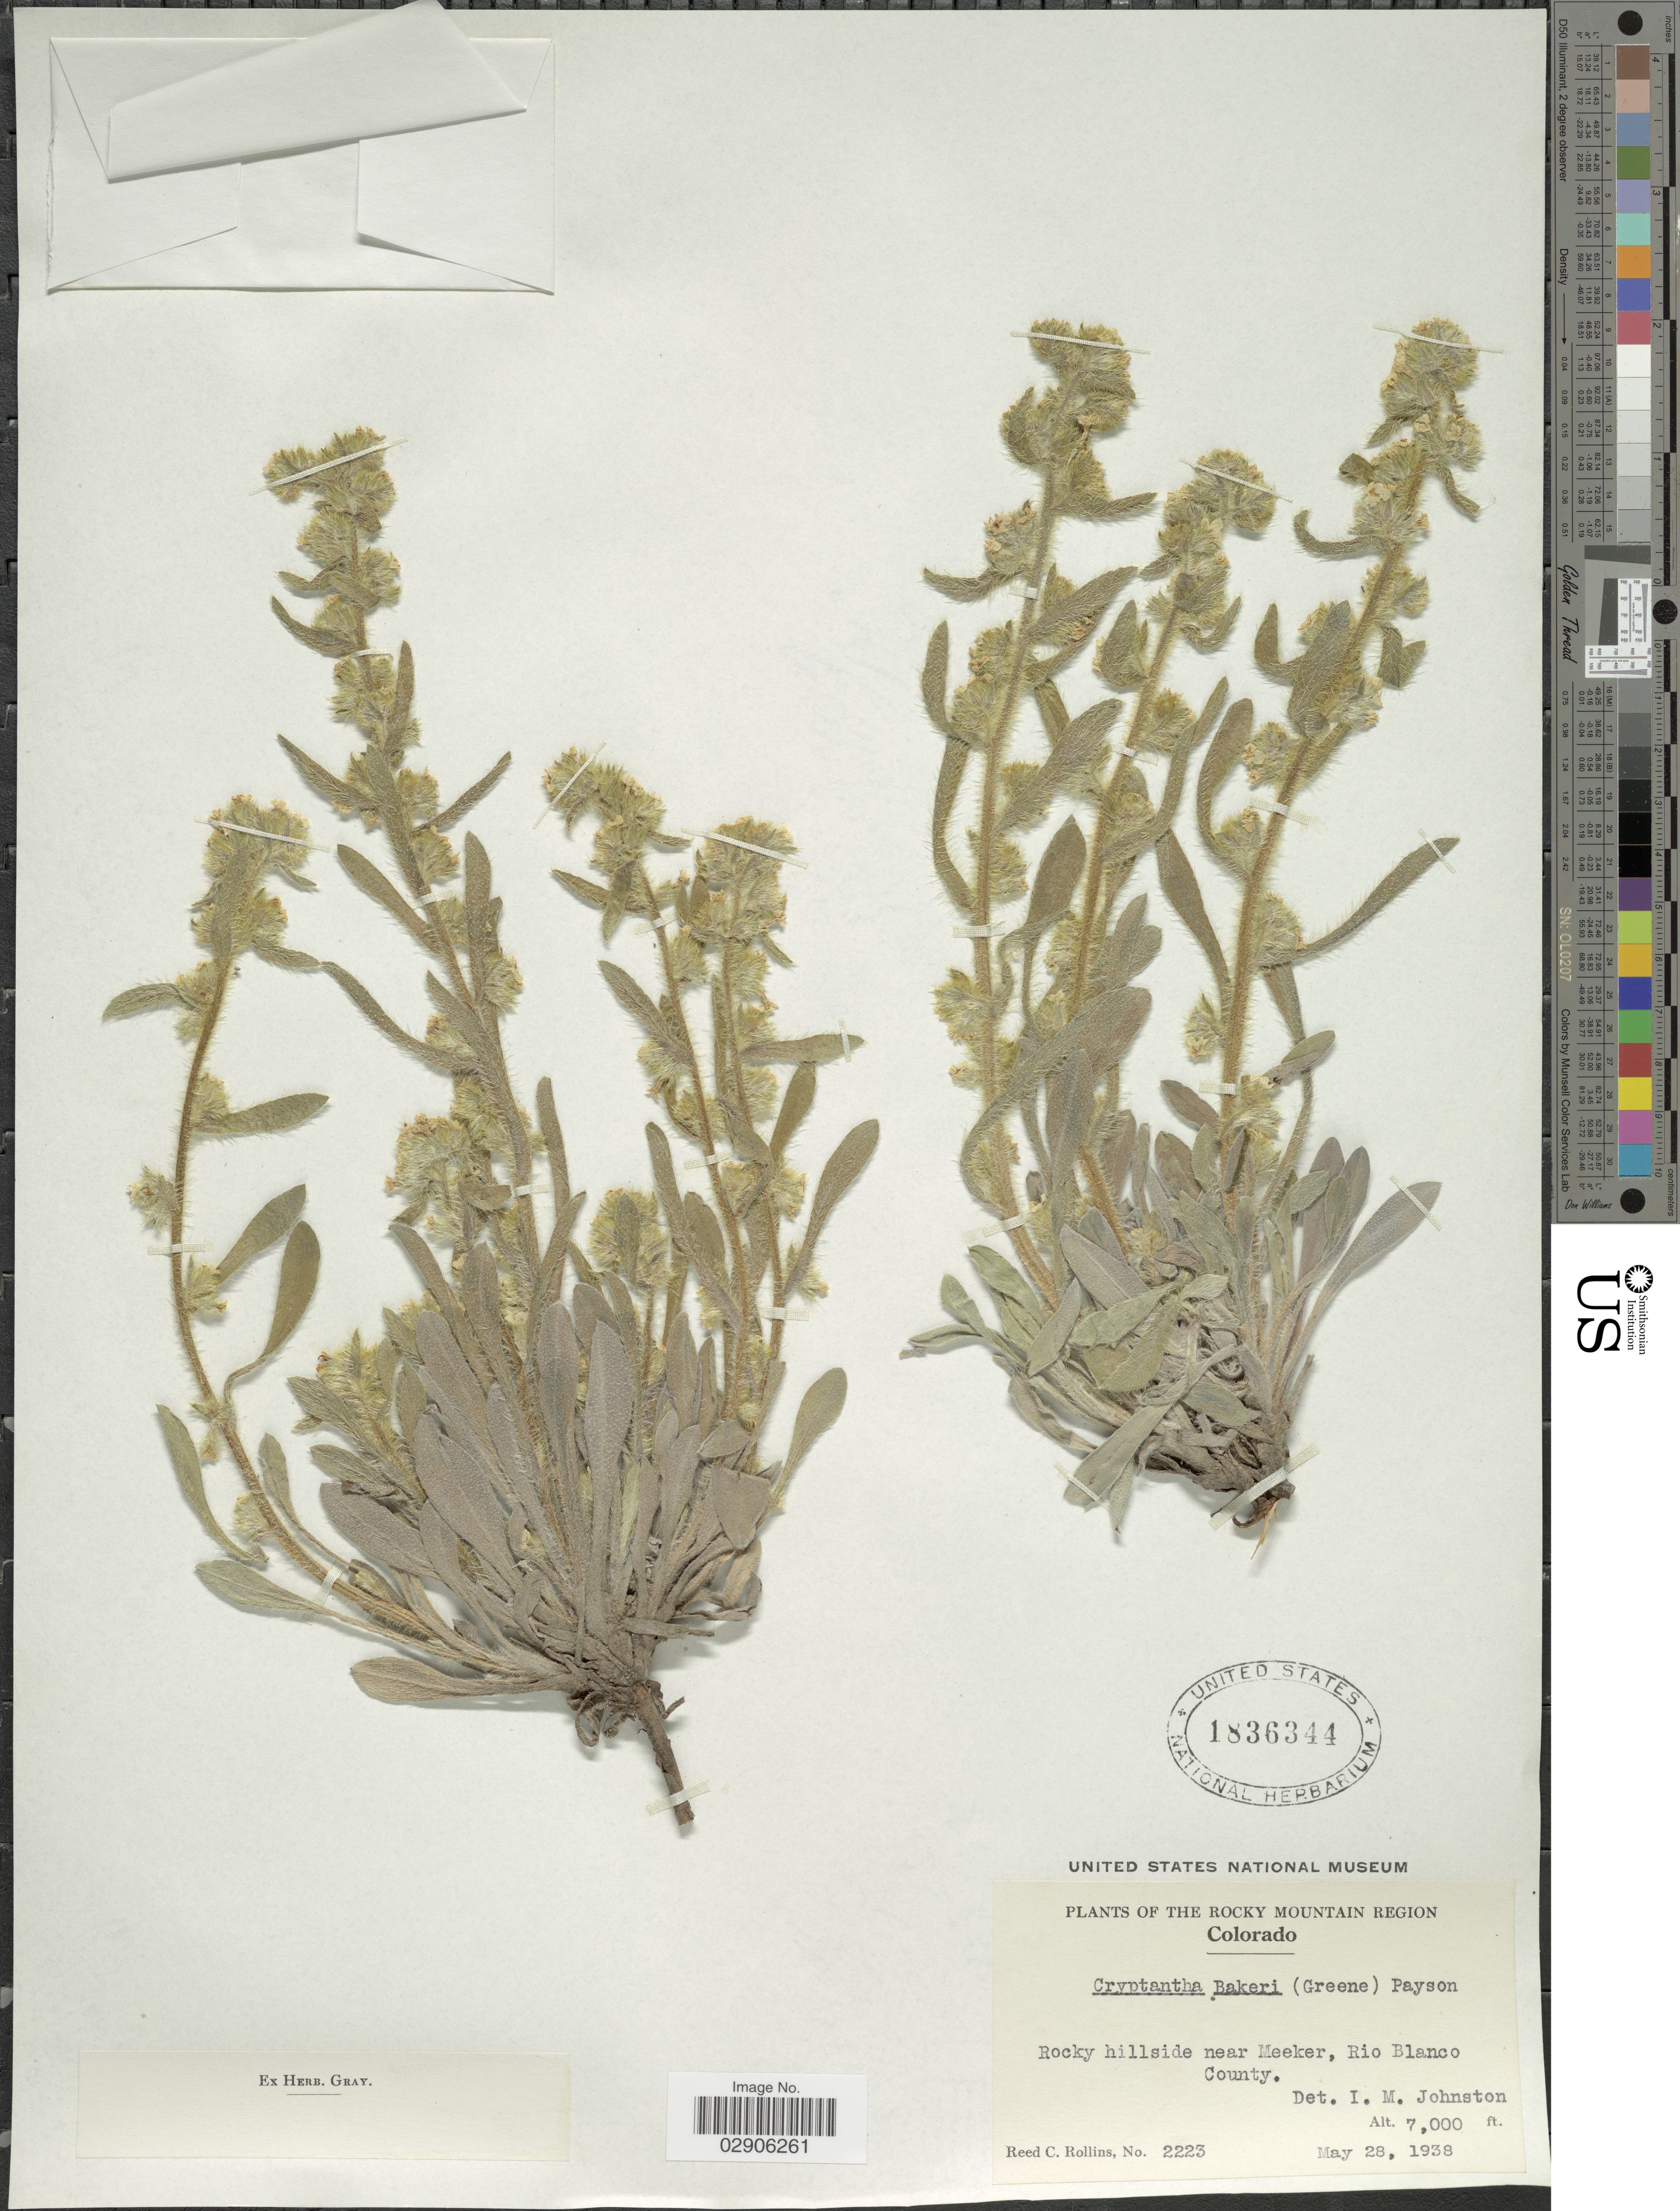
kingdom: Plantae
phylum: Tracheophyta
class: Magnoliopsida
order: Boraginales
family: Boraginaceae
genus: Cryptantha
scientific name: Cryptantha bakeri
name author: (S.W. Greene) Payson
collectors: R. C. Rollins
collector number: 2223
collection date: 1938-05-28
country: United States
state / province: Colorado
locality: The Rocky Mountain, Colorado, Rocky hillside near Meeker, Rio Blanco County.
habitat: rocky hillside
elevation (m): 2134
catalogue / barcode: US 1836344